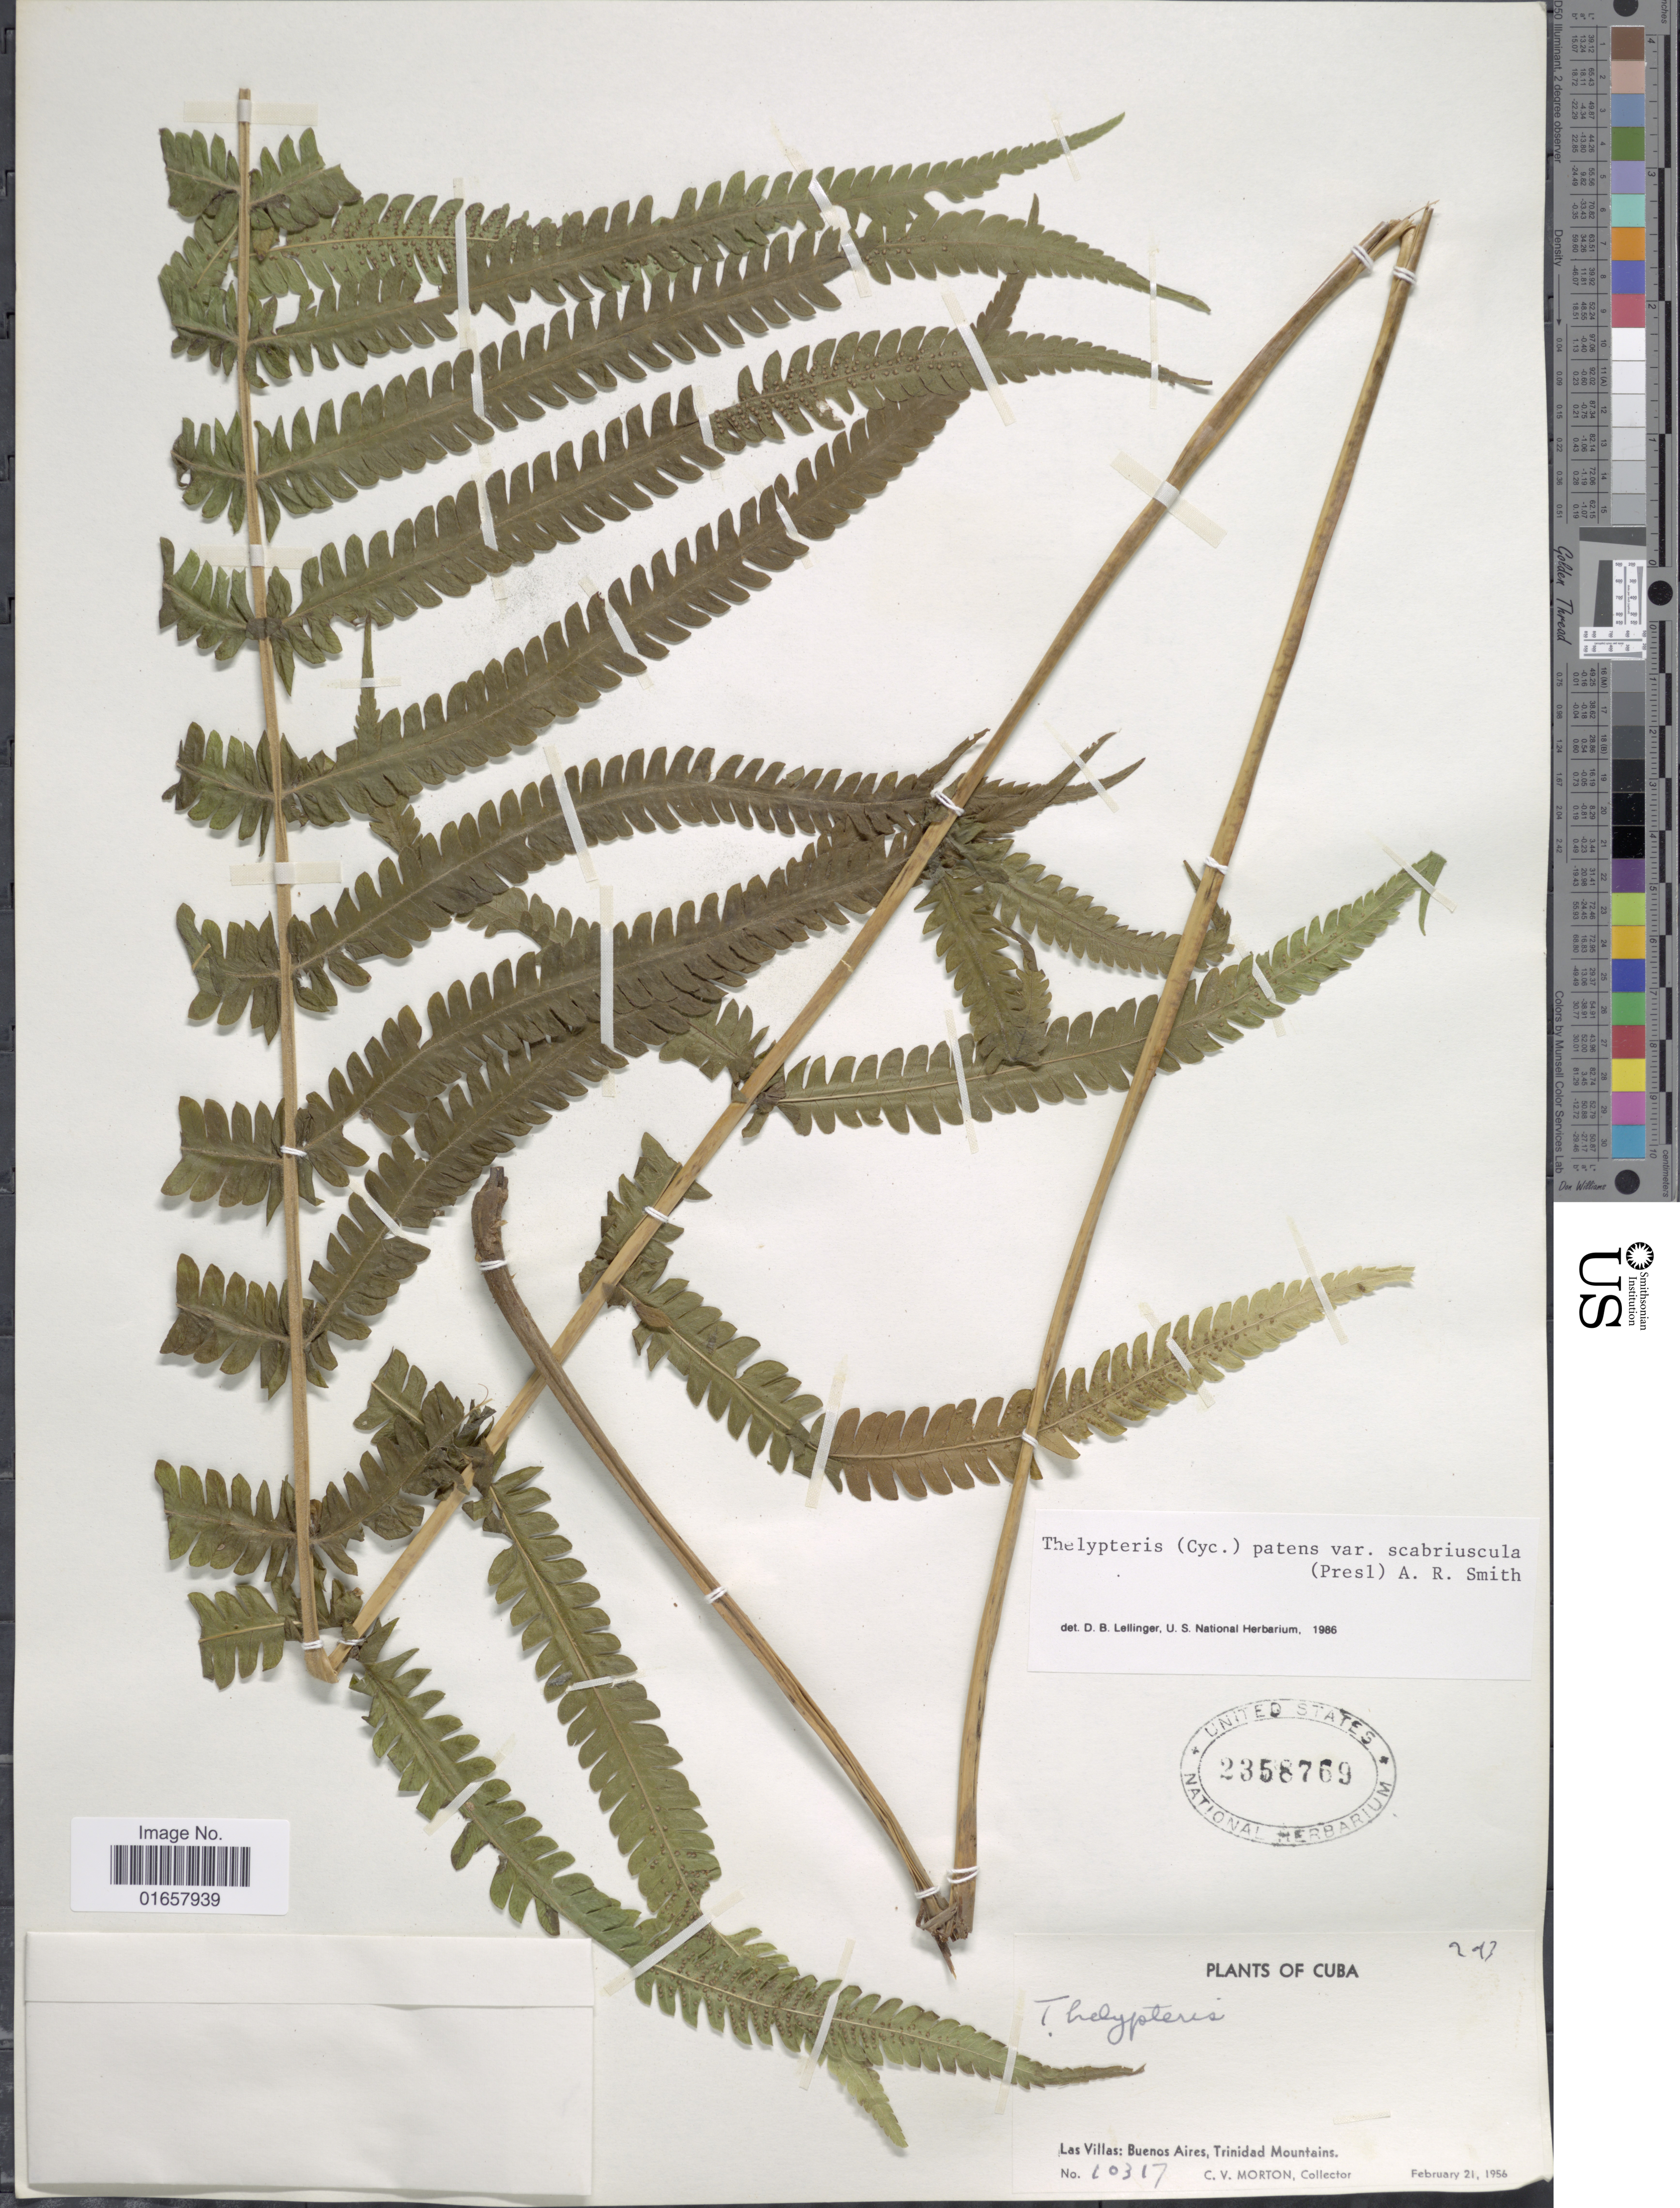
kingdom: Plantae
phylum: Tracheophyta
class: Polypodiopsida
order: Polypodiales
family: Thelypteridaceae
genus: Christella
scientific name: Christella patens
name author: (Sw.) Holttum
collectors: C. V. Morton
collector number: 10317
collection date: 1956-02-21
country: Cuba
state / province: Las Villas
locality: Cuba, Las Villas: Buenos Aires, Trinidad Mountains.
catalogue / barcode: US 2358769